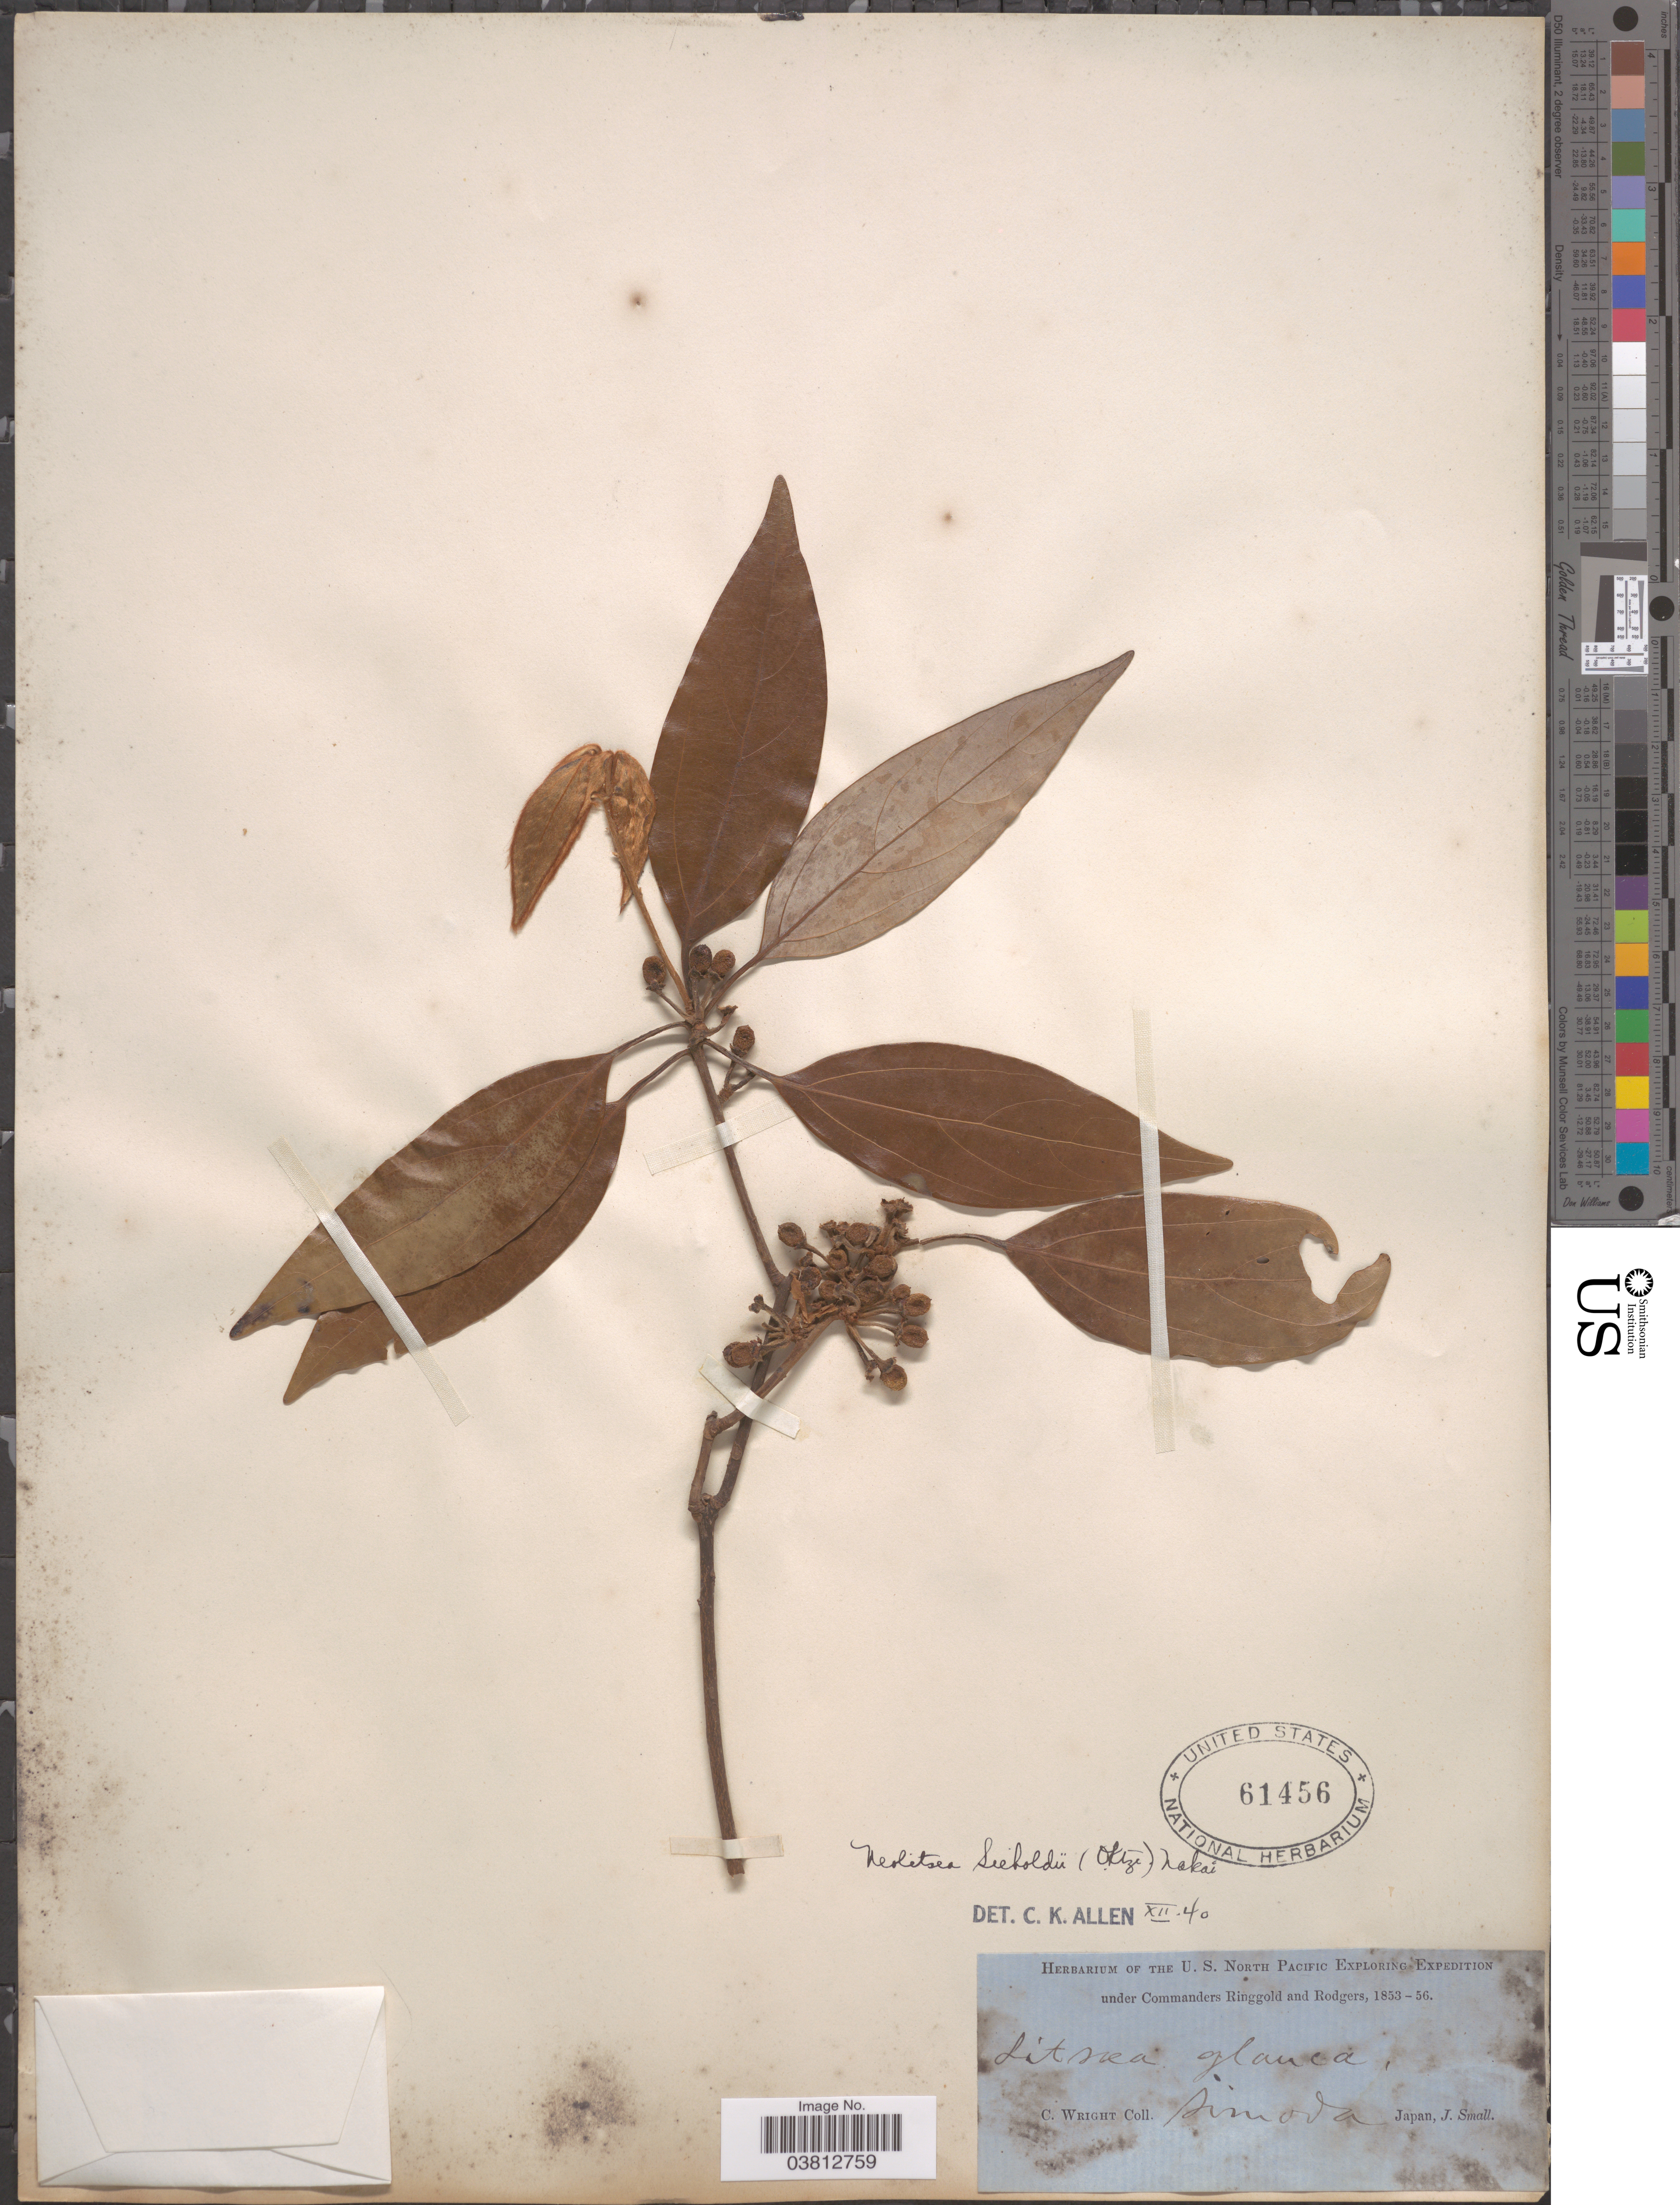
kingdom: Plantae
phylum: Tracheophyta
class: Magnoliopsida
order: Laurales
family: Lauraceae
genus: Neolitsea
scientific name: Neolitsea sericea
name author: (Blume) Koidz.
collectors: C. Wright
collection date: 1853/1856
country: Japan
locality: Simoda.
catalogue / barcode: US 61456